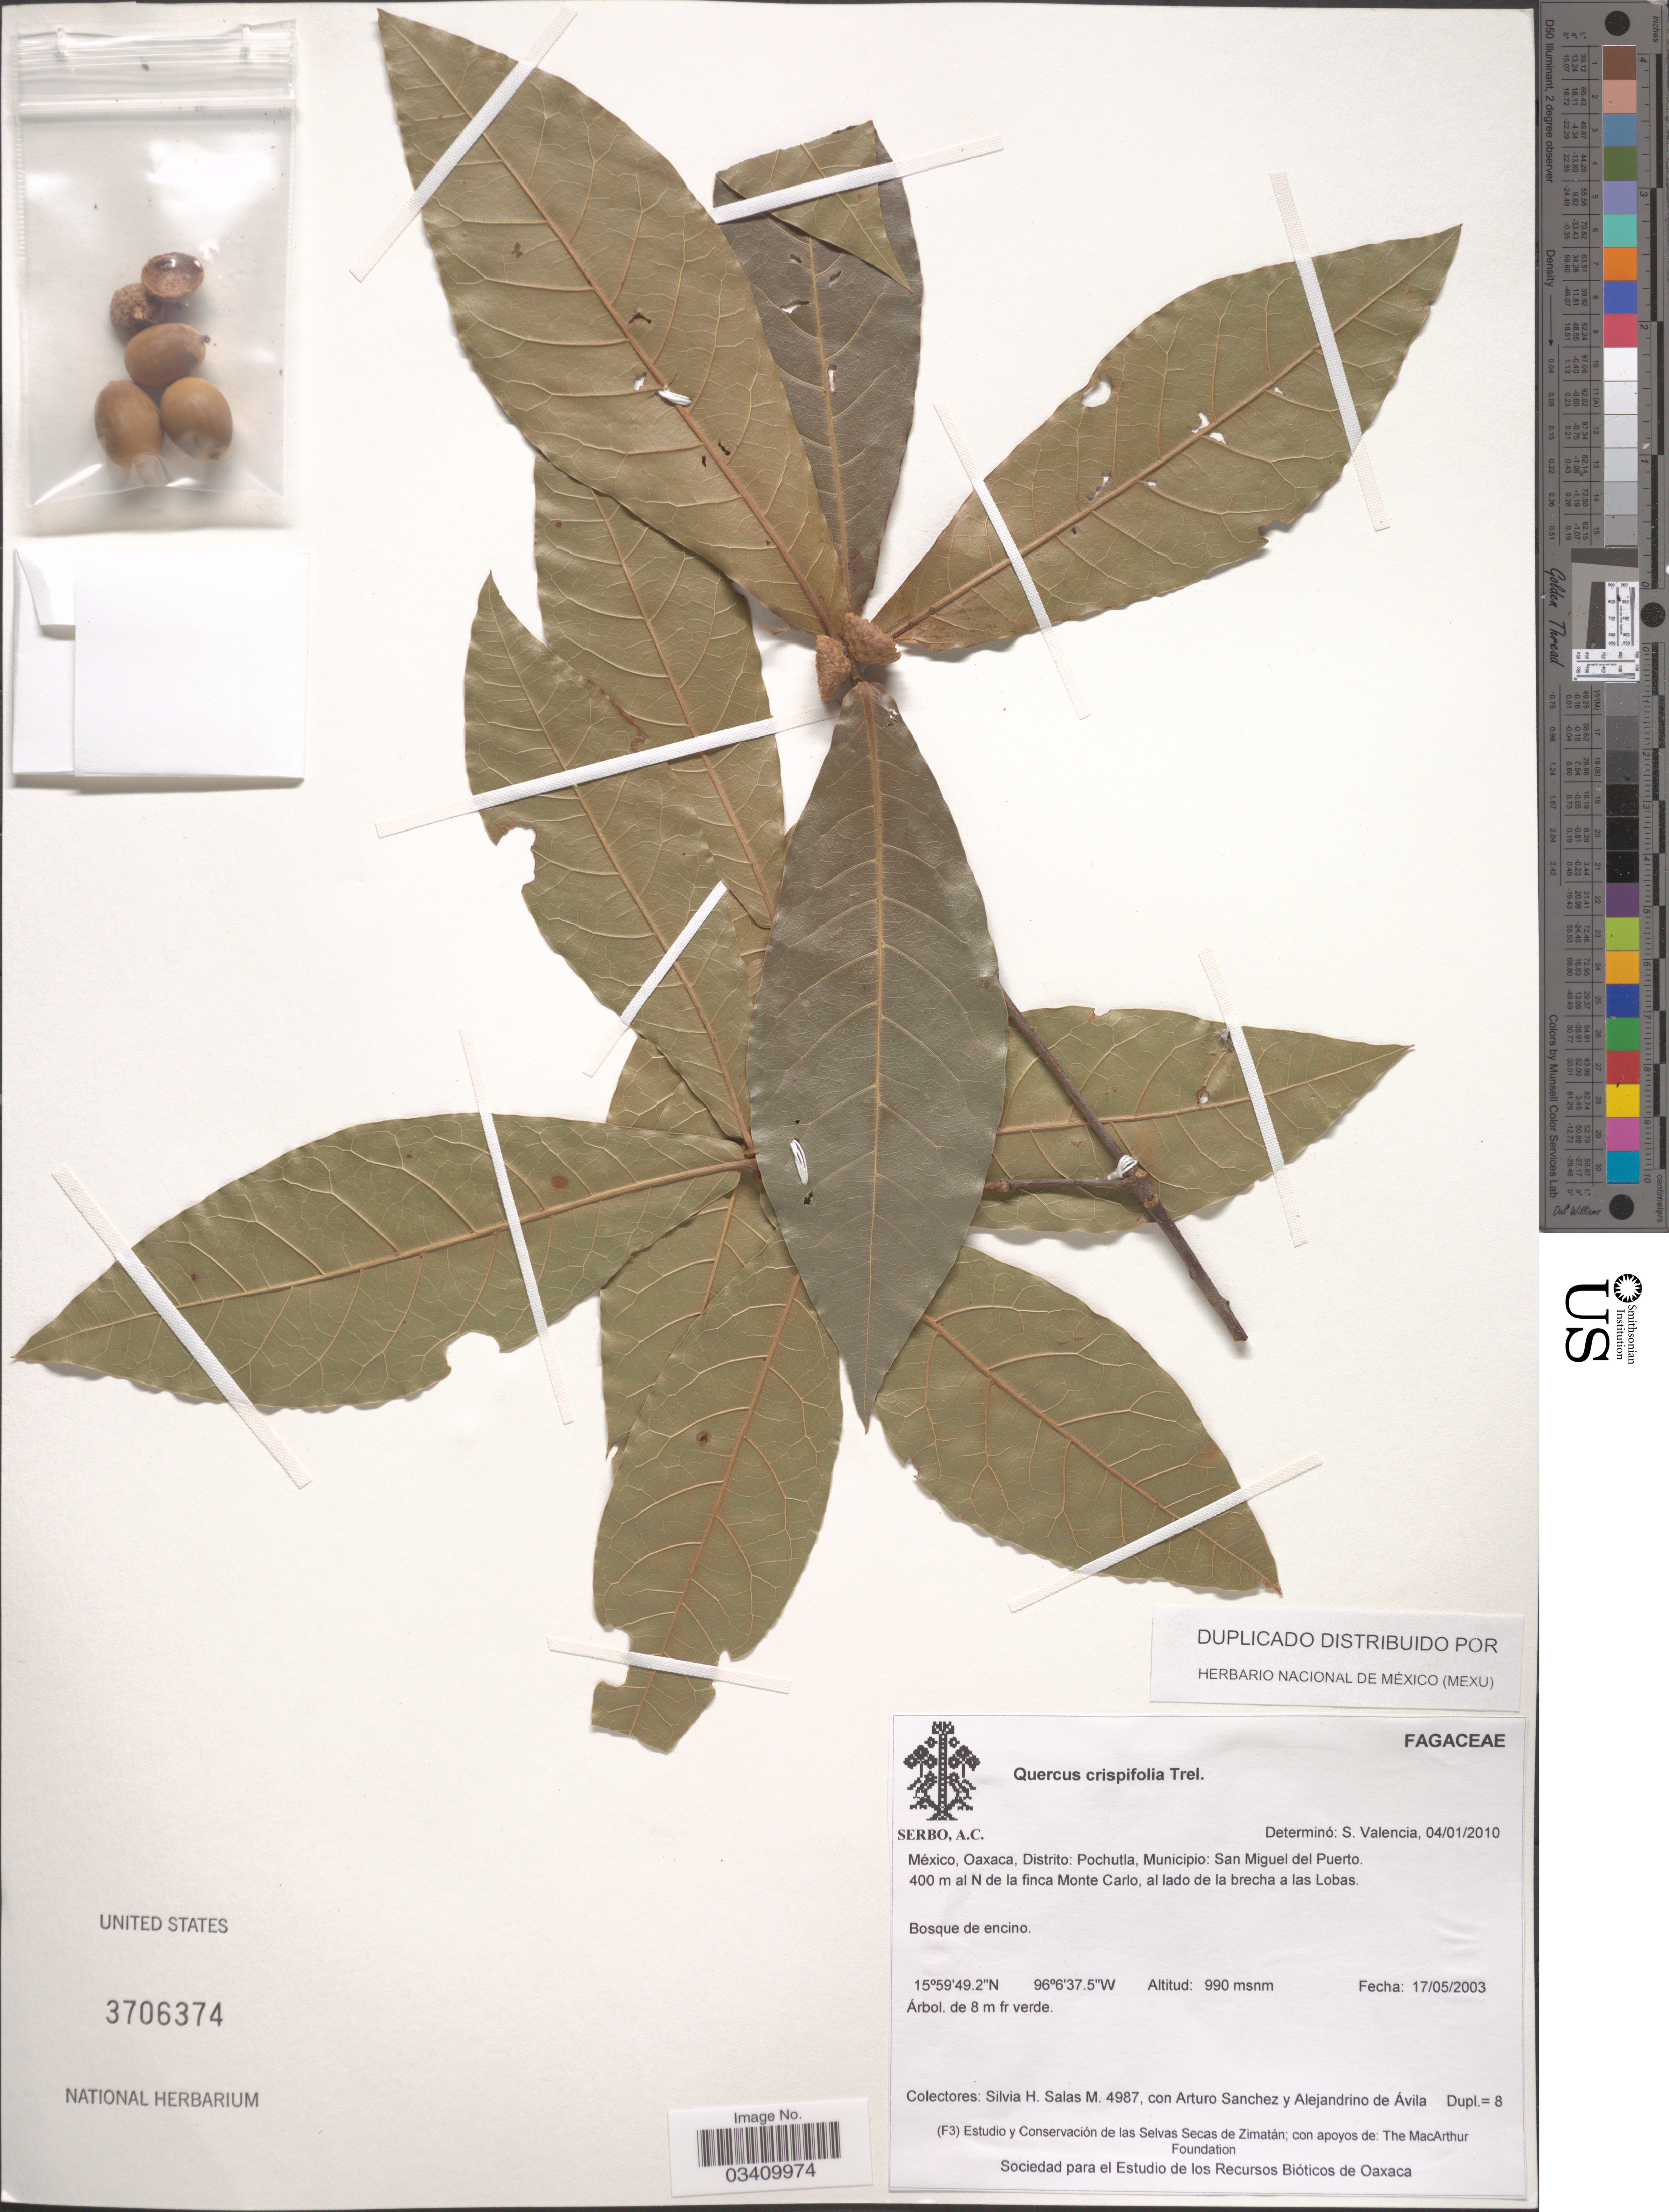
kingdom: Plantae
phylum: Tracheophyta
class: Magnoliopsida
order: Fagales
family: Fagaceae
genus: Quercus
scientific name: Quercus crassifolia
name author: Humb. & Bonpl.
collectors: S. Salas M., A. Sánchez & A. Avila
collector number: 4987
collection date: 2003-05-17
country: Mexico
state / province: Oaxaca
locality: Distrito: Pochutla, Municipio: San Miguel del Puerto. 400 m al N de la finca Monte Carlo, al lado de la brecha a las Lobas.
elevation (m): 990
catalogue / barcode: US 3706374